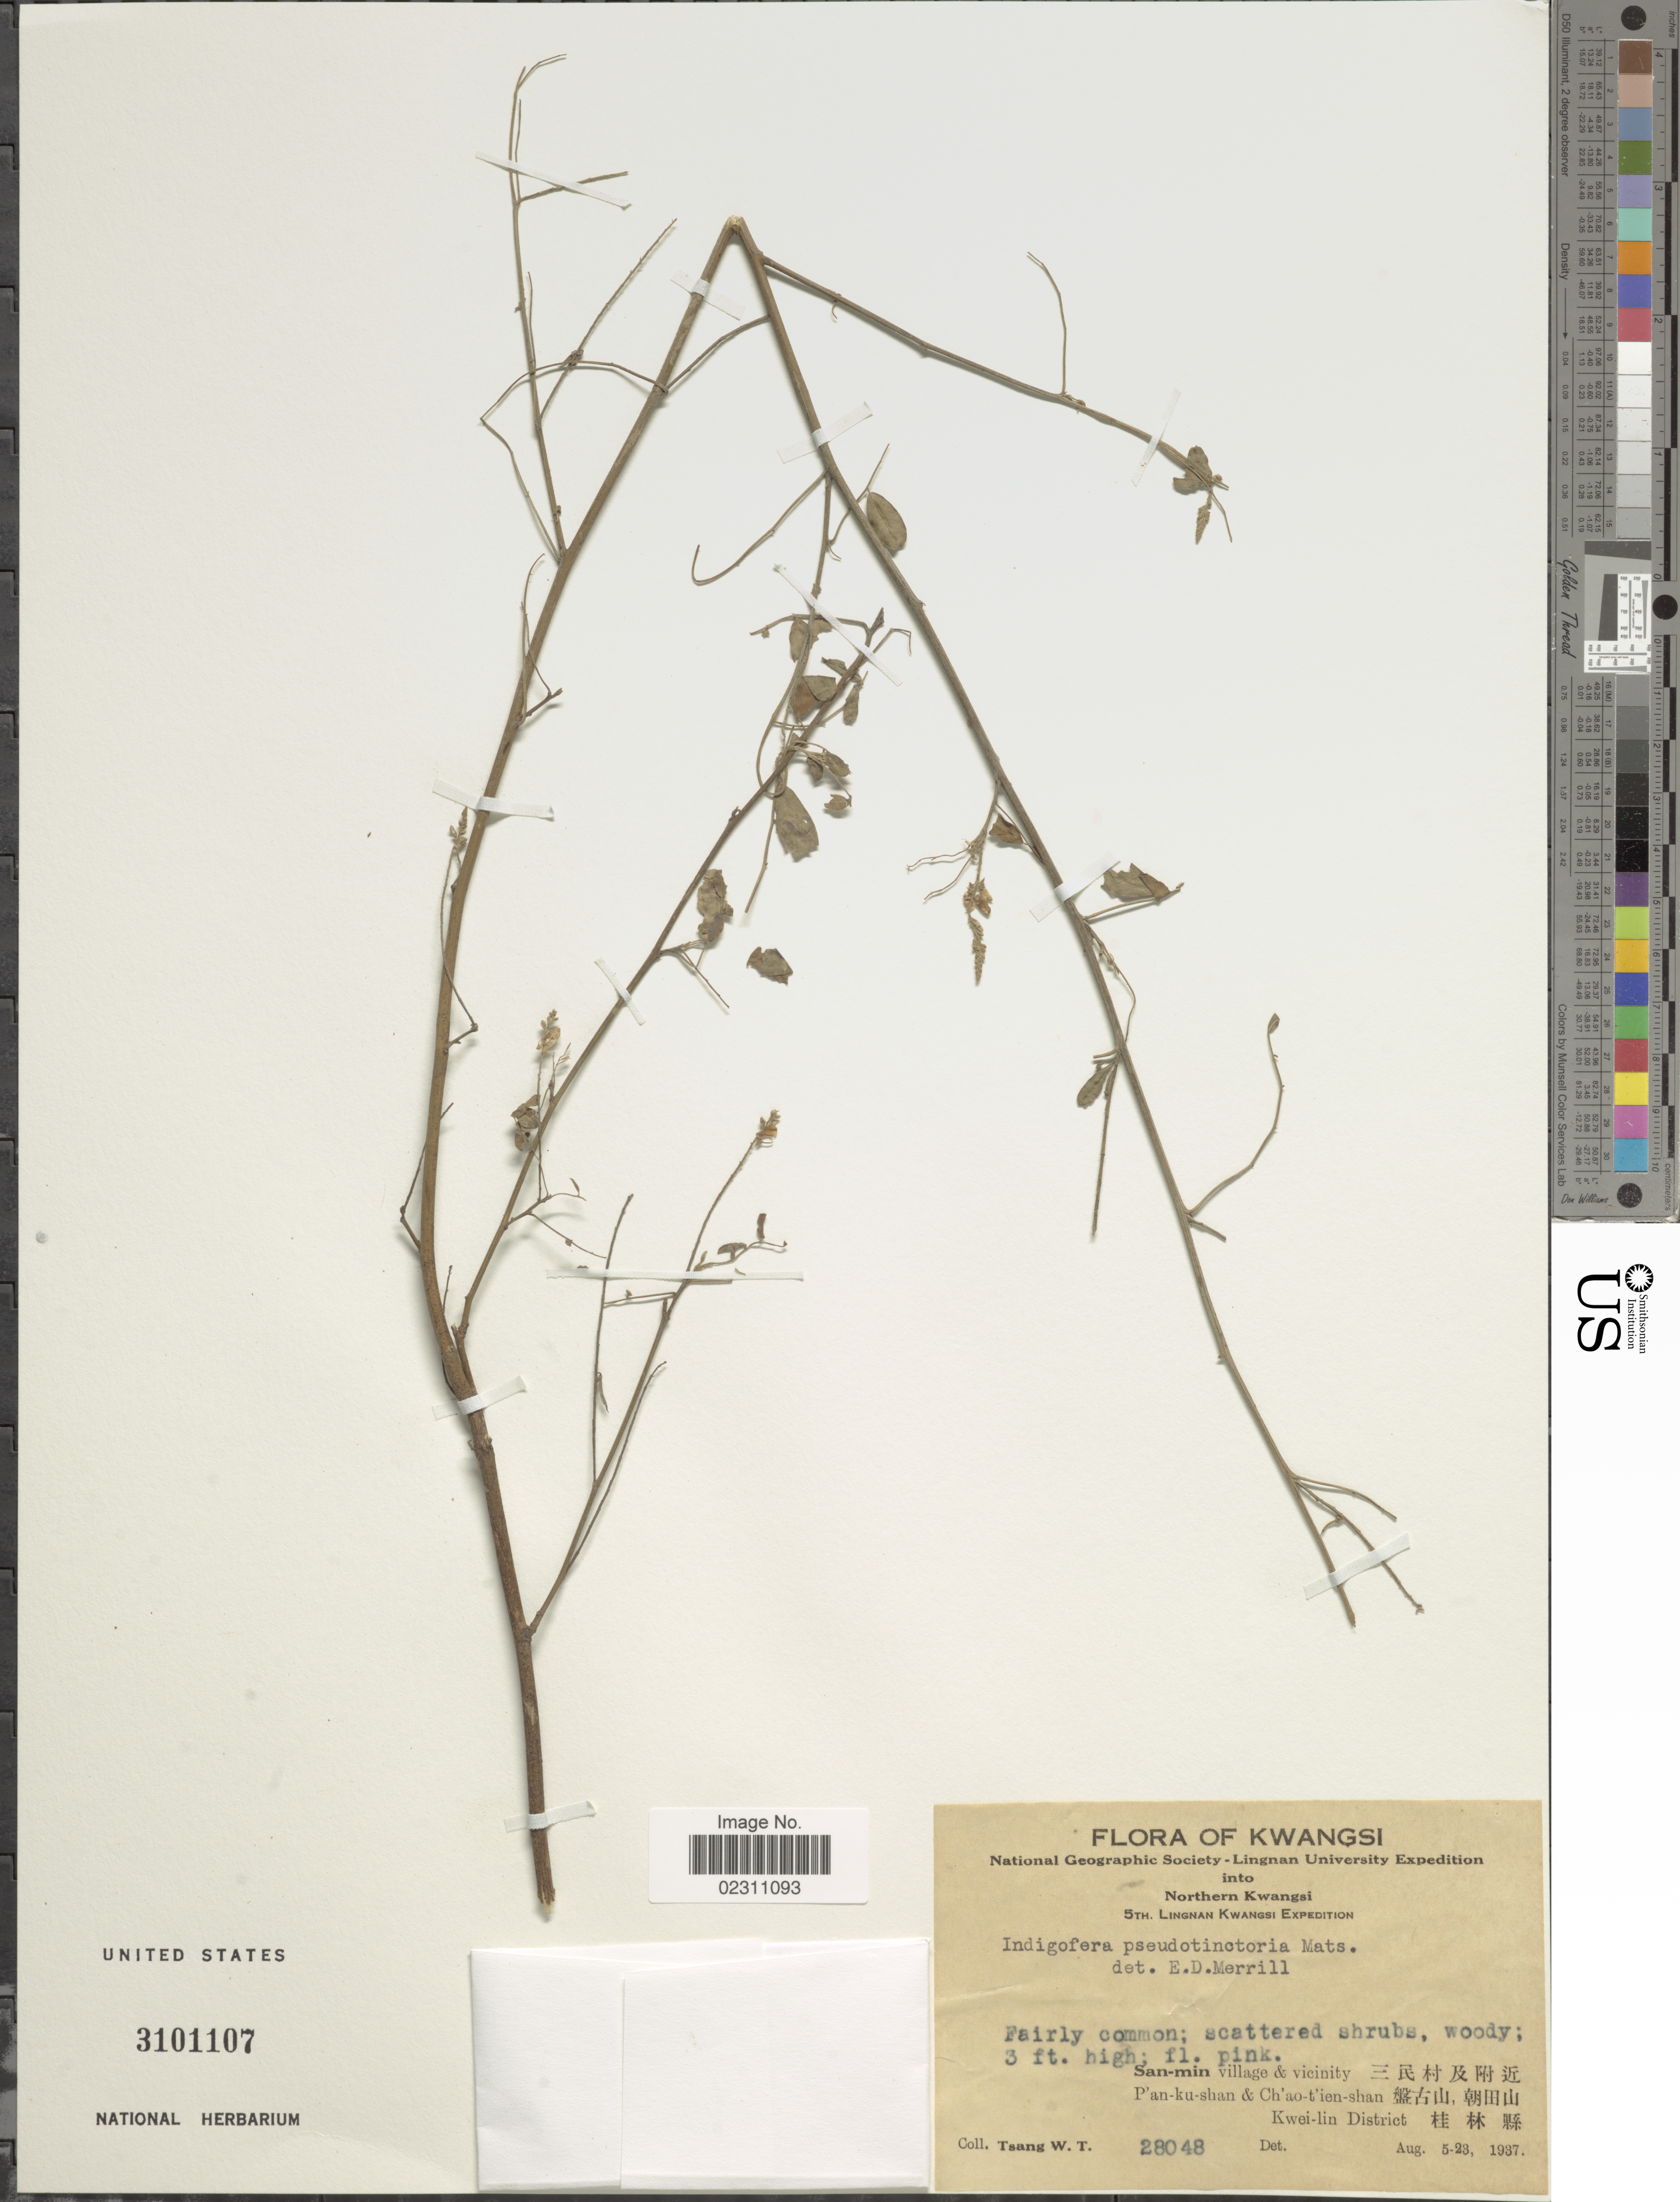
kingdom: Plantae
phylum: Tracheophyta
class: Magnoliopsida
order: Fabales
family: Fabaceae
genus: Indigofera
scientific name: Indigofera pseudotinctoria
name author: Matsum.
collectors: W. T. Tsang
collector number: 28048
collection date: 1937-08-05/1937-08-23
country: China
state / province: Guangxi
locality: Northern Kwangsi, San-min village & vicinity, P'an-ku-shan & Ch'ao-t'ien-shan, Kwei-lin District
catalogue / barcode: US 3101107